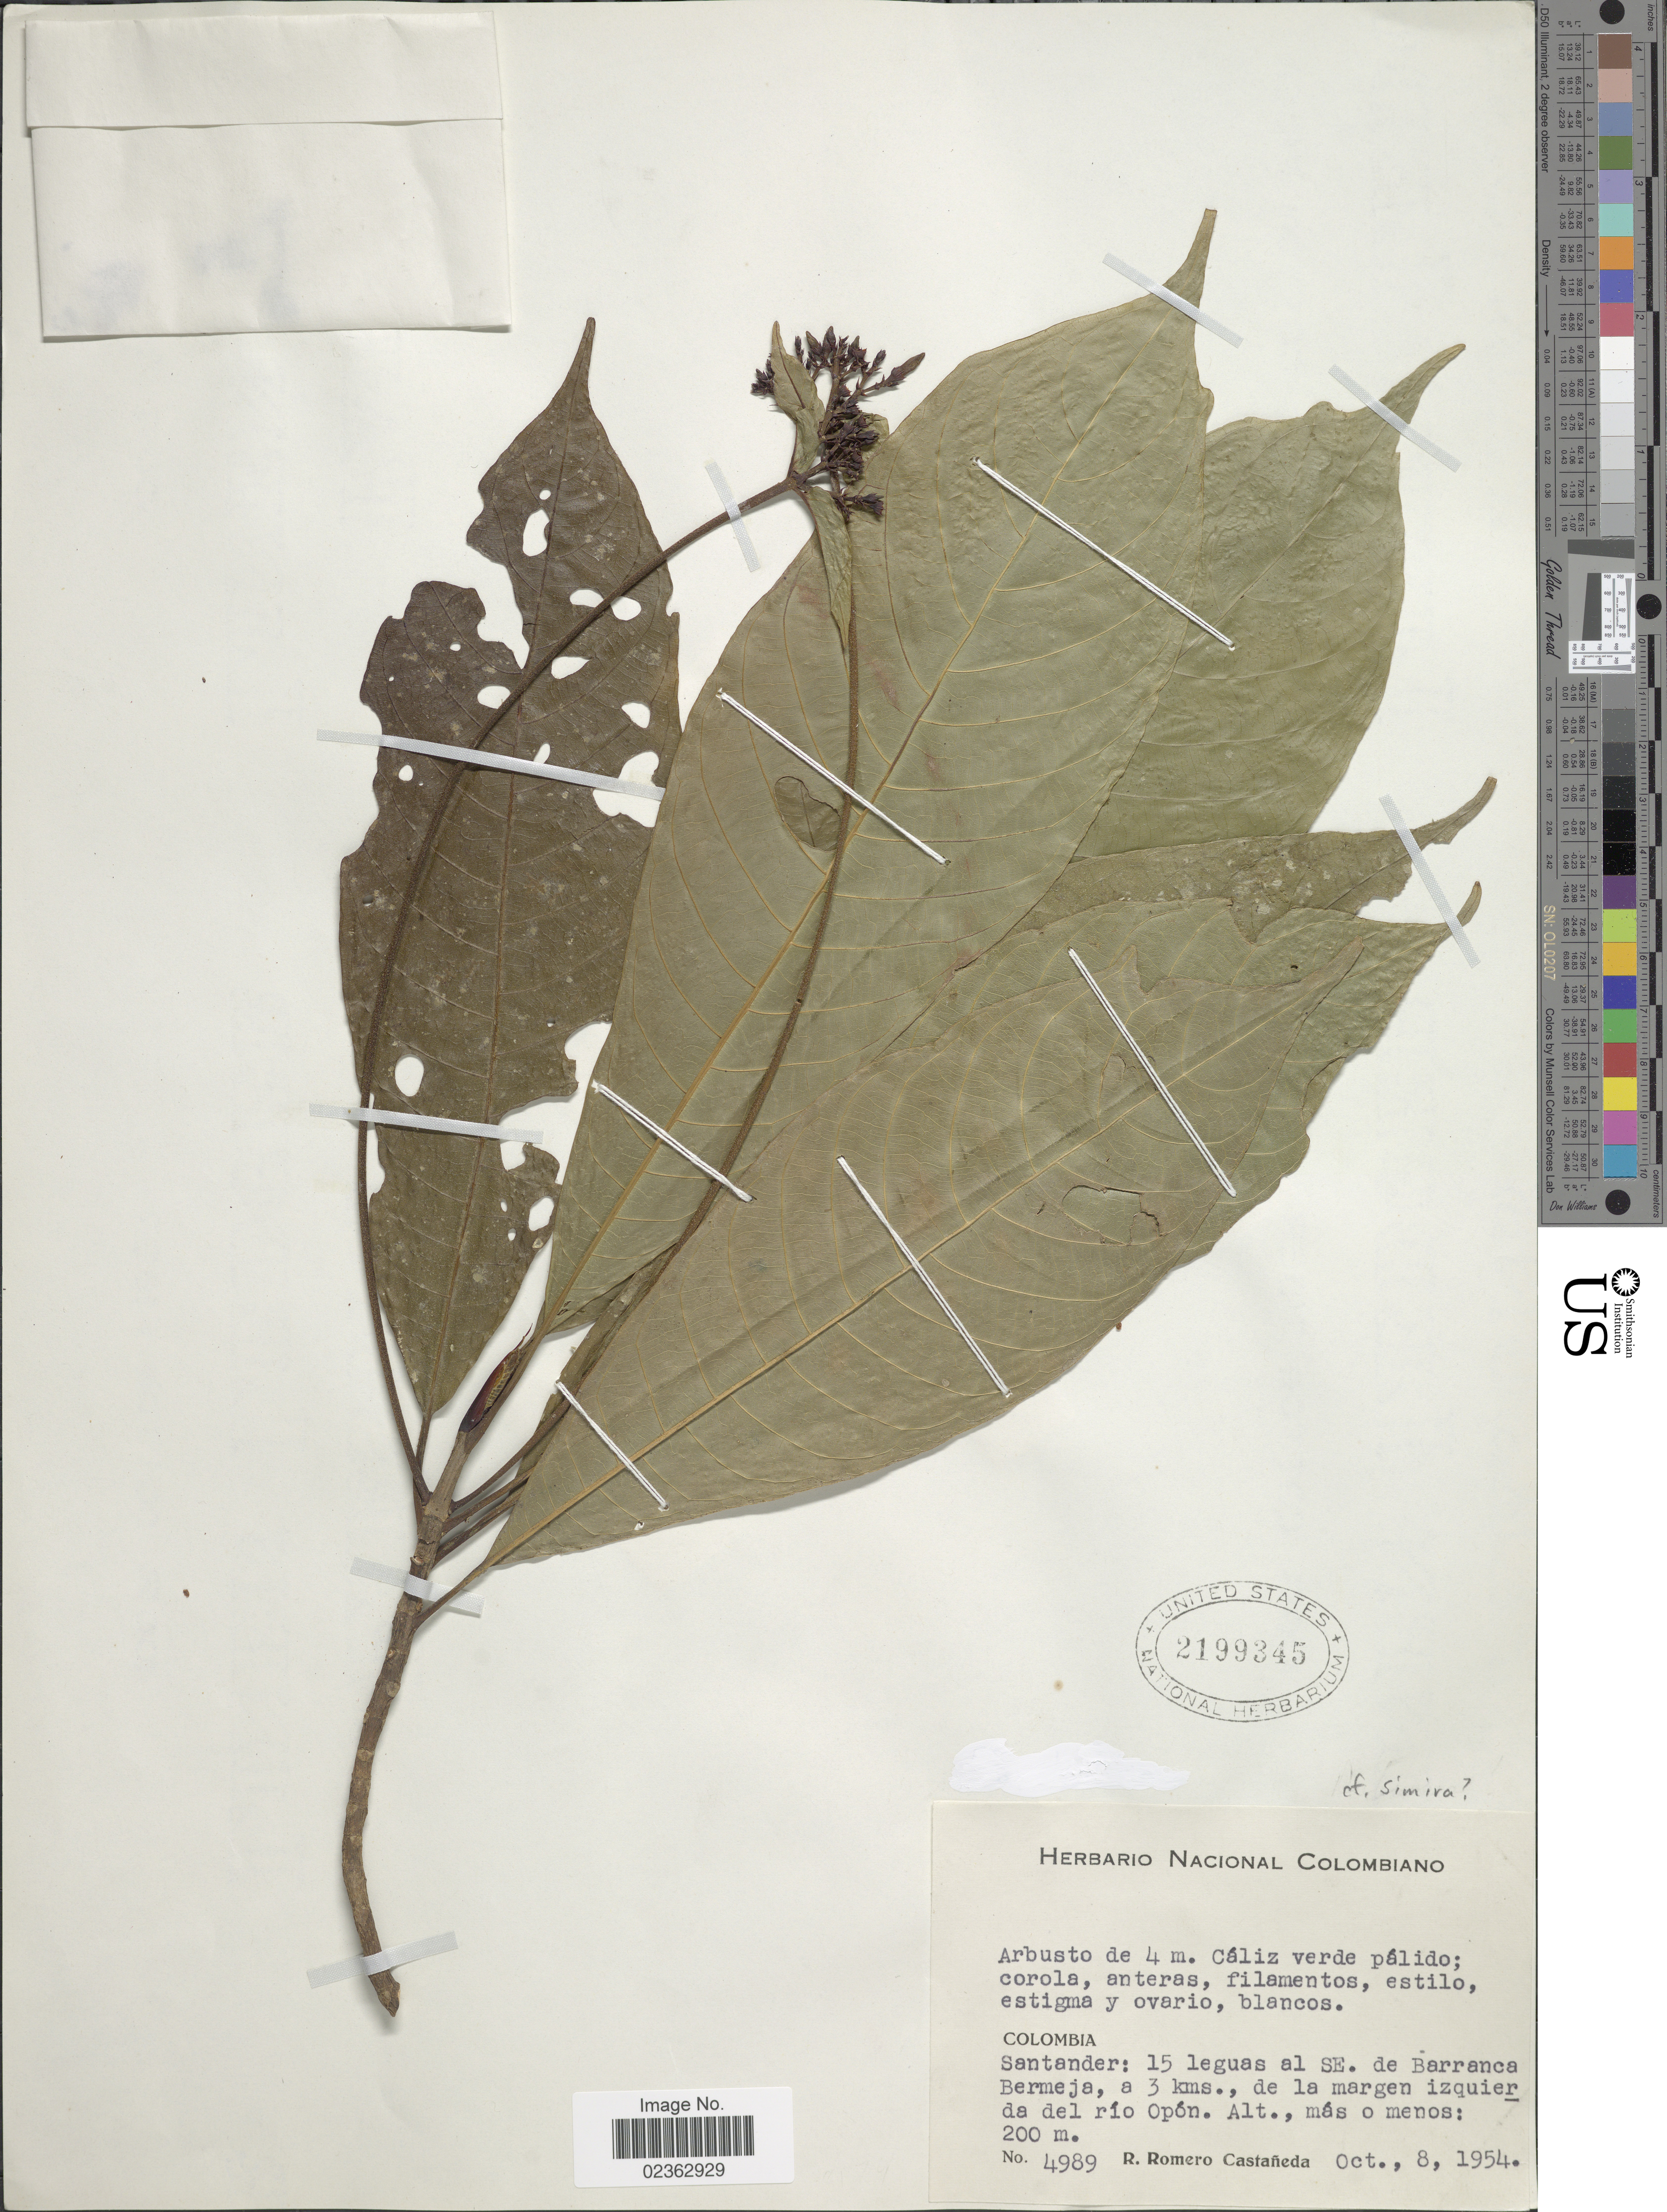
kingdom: Plantae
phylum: Tracheophyta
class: Magnoliopsida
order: Gentianales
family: Rubiaceae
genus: Simira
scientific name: Simira sp.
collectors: R. Romero Castañeda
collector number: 4989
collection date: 1954-10-08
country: Colombia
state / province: Santander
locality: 15 leguas al SE. de Barranca Bermeja, a 3 kms., de la margen izquierda del rio Opon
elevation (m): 200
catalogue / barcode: US 2199345